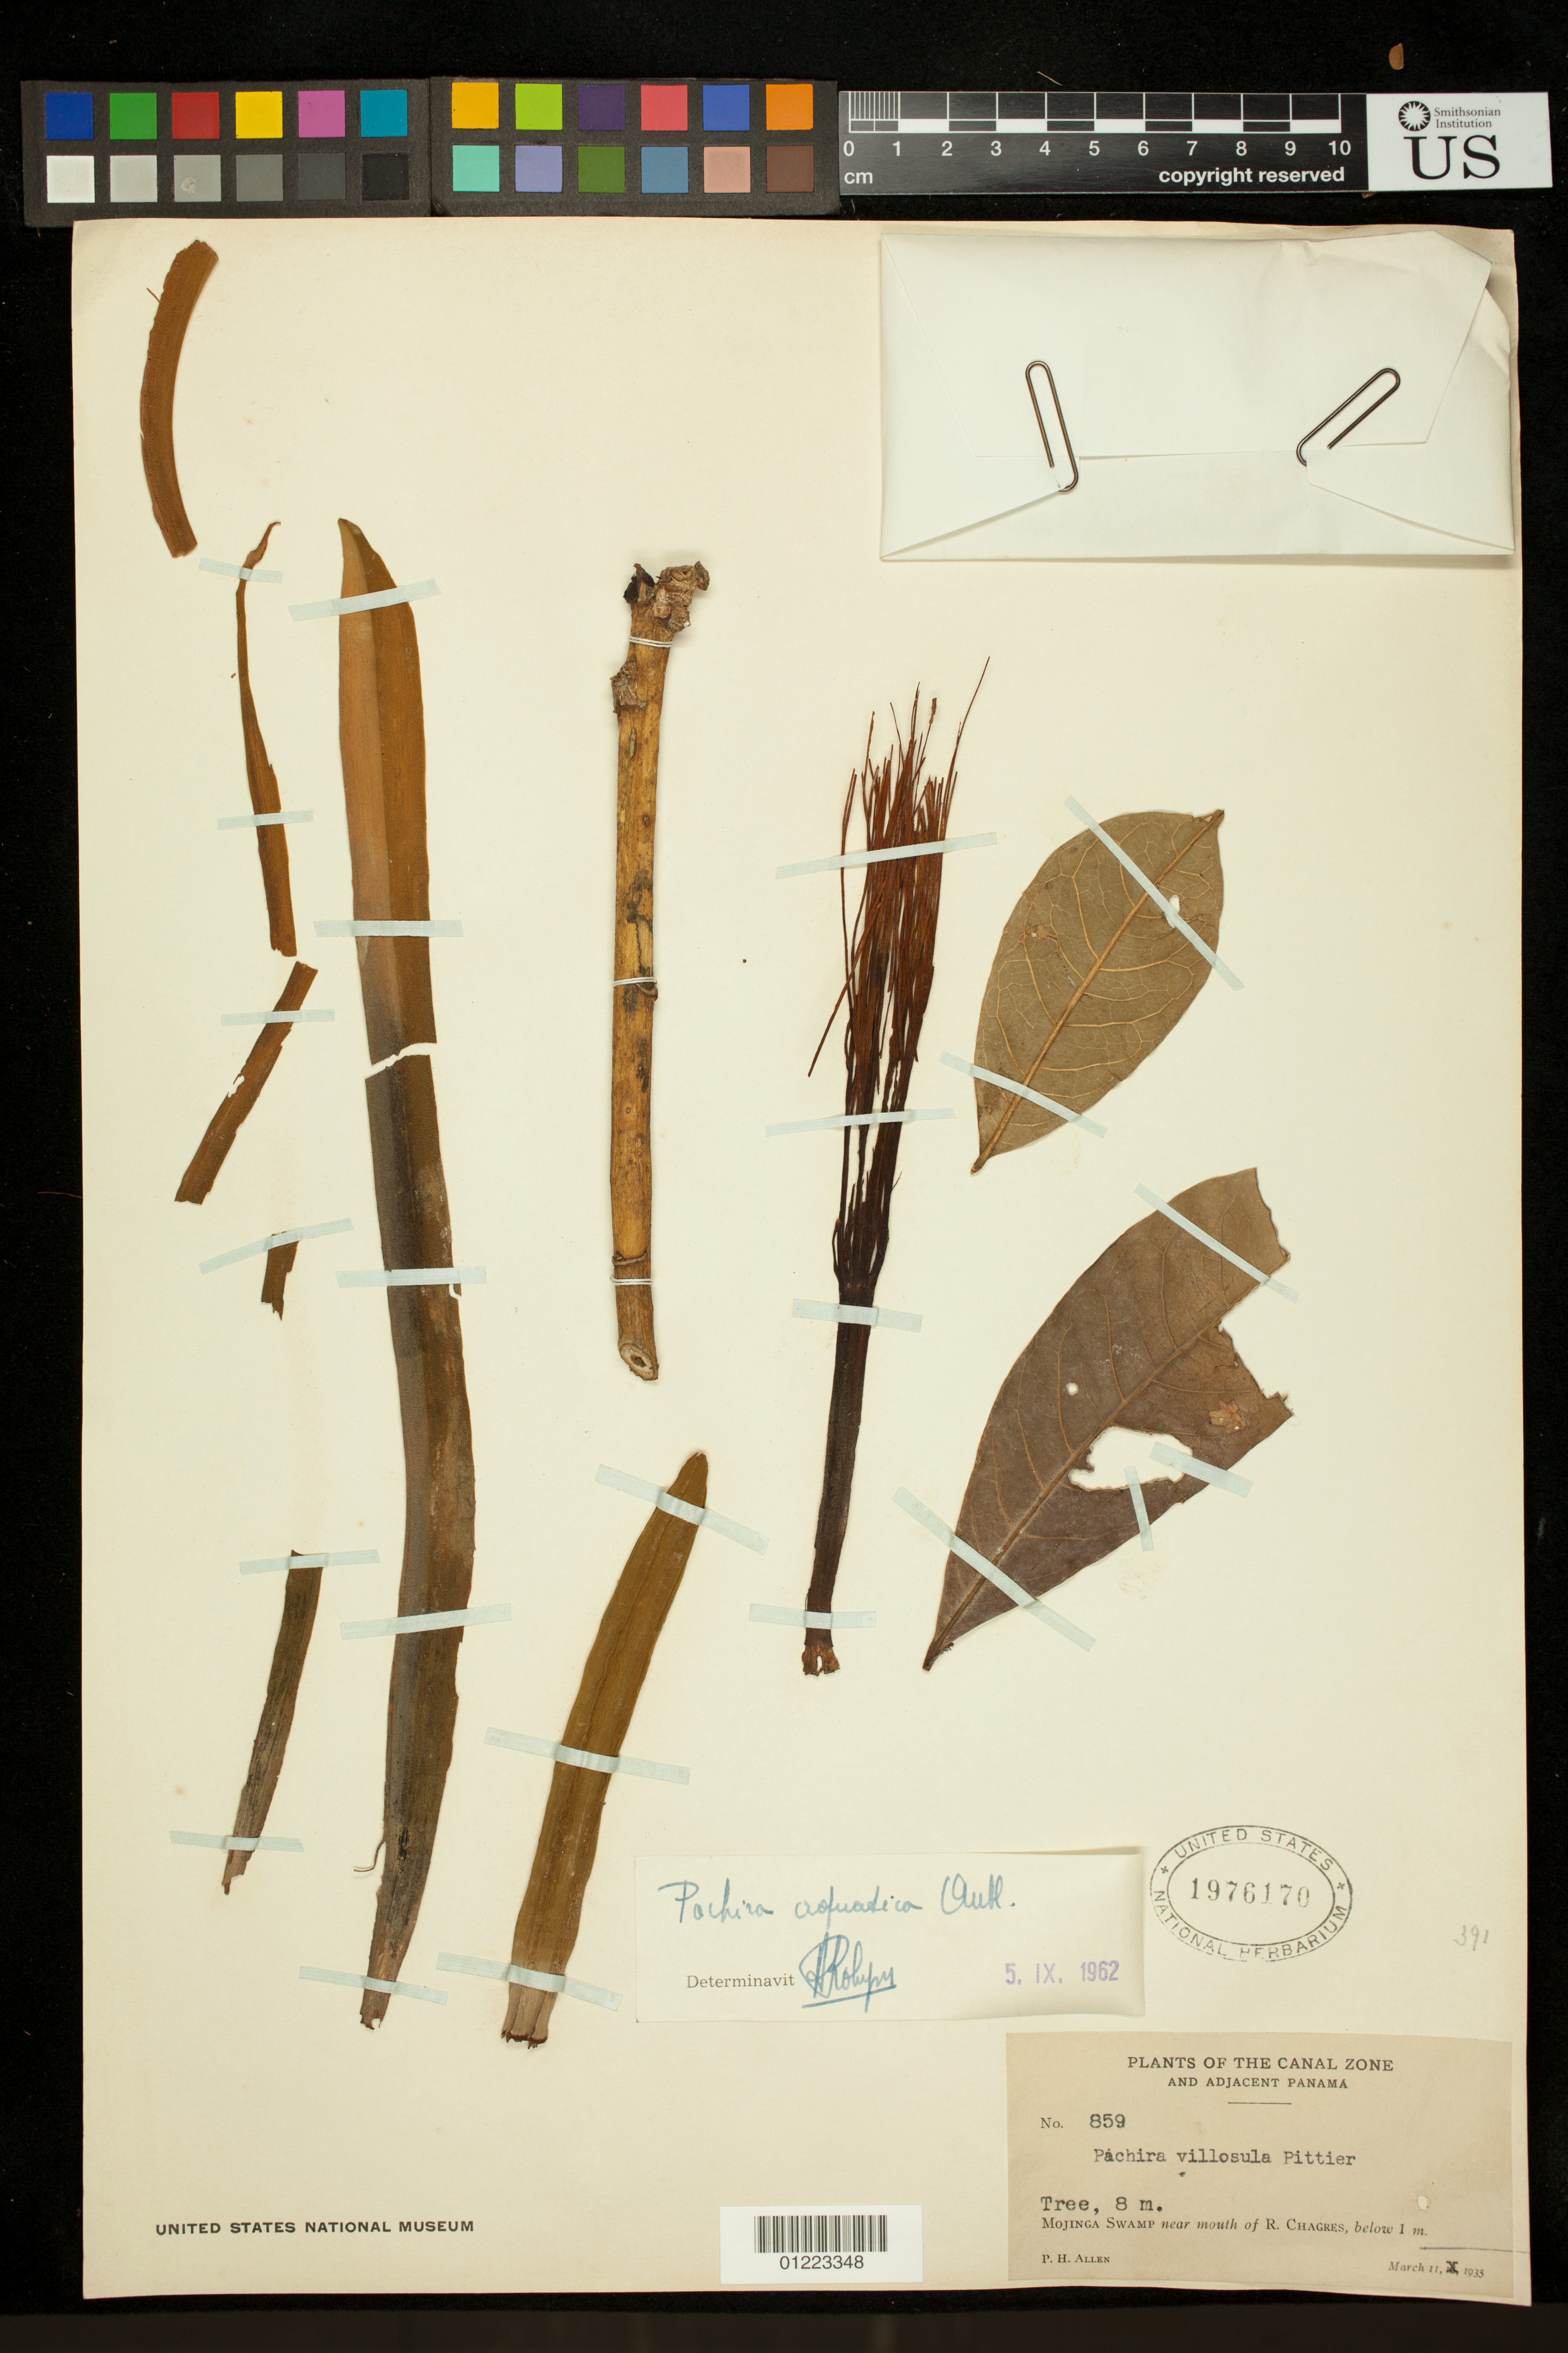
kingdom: Plantae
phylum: Tracheophyta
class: Magnoliopsida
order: Malvales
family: Malvaceae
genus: Pachira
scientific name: Pachira aquatica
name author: Aubl.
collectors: P. H. Allen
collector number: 859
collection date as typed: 3/11/1935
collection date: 1935-03-11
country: Panama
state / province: Colón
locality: Mojinga Swamp near mouth of R. Chagres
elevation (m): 1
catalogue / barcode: US 1976170